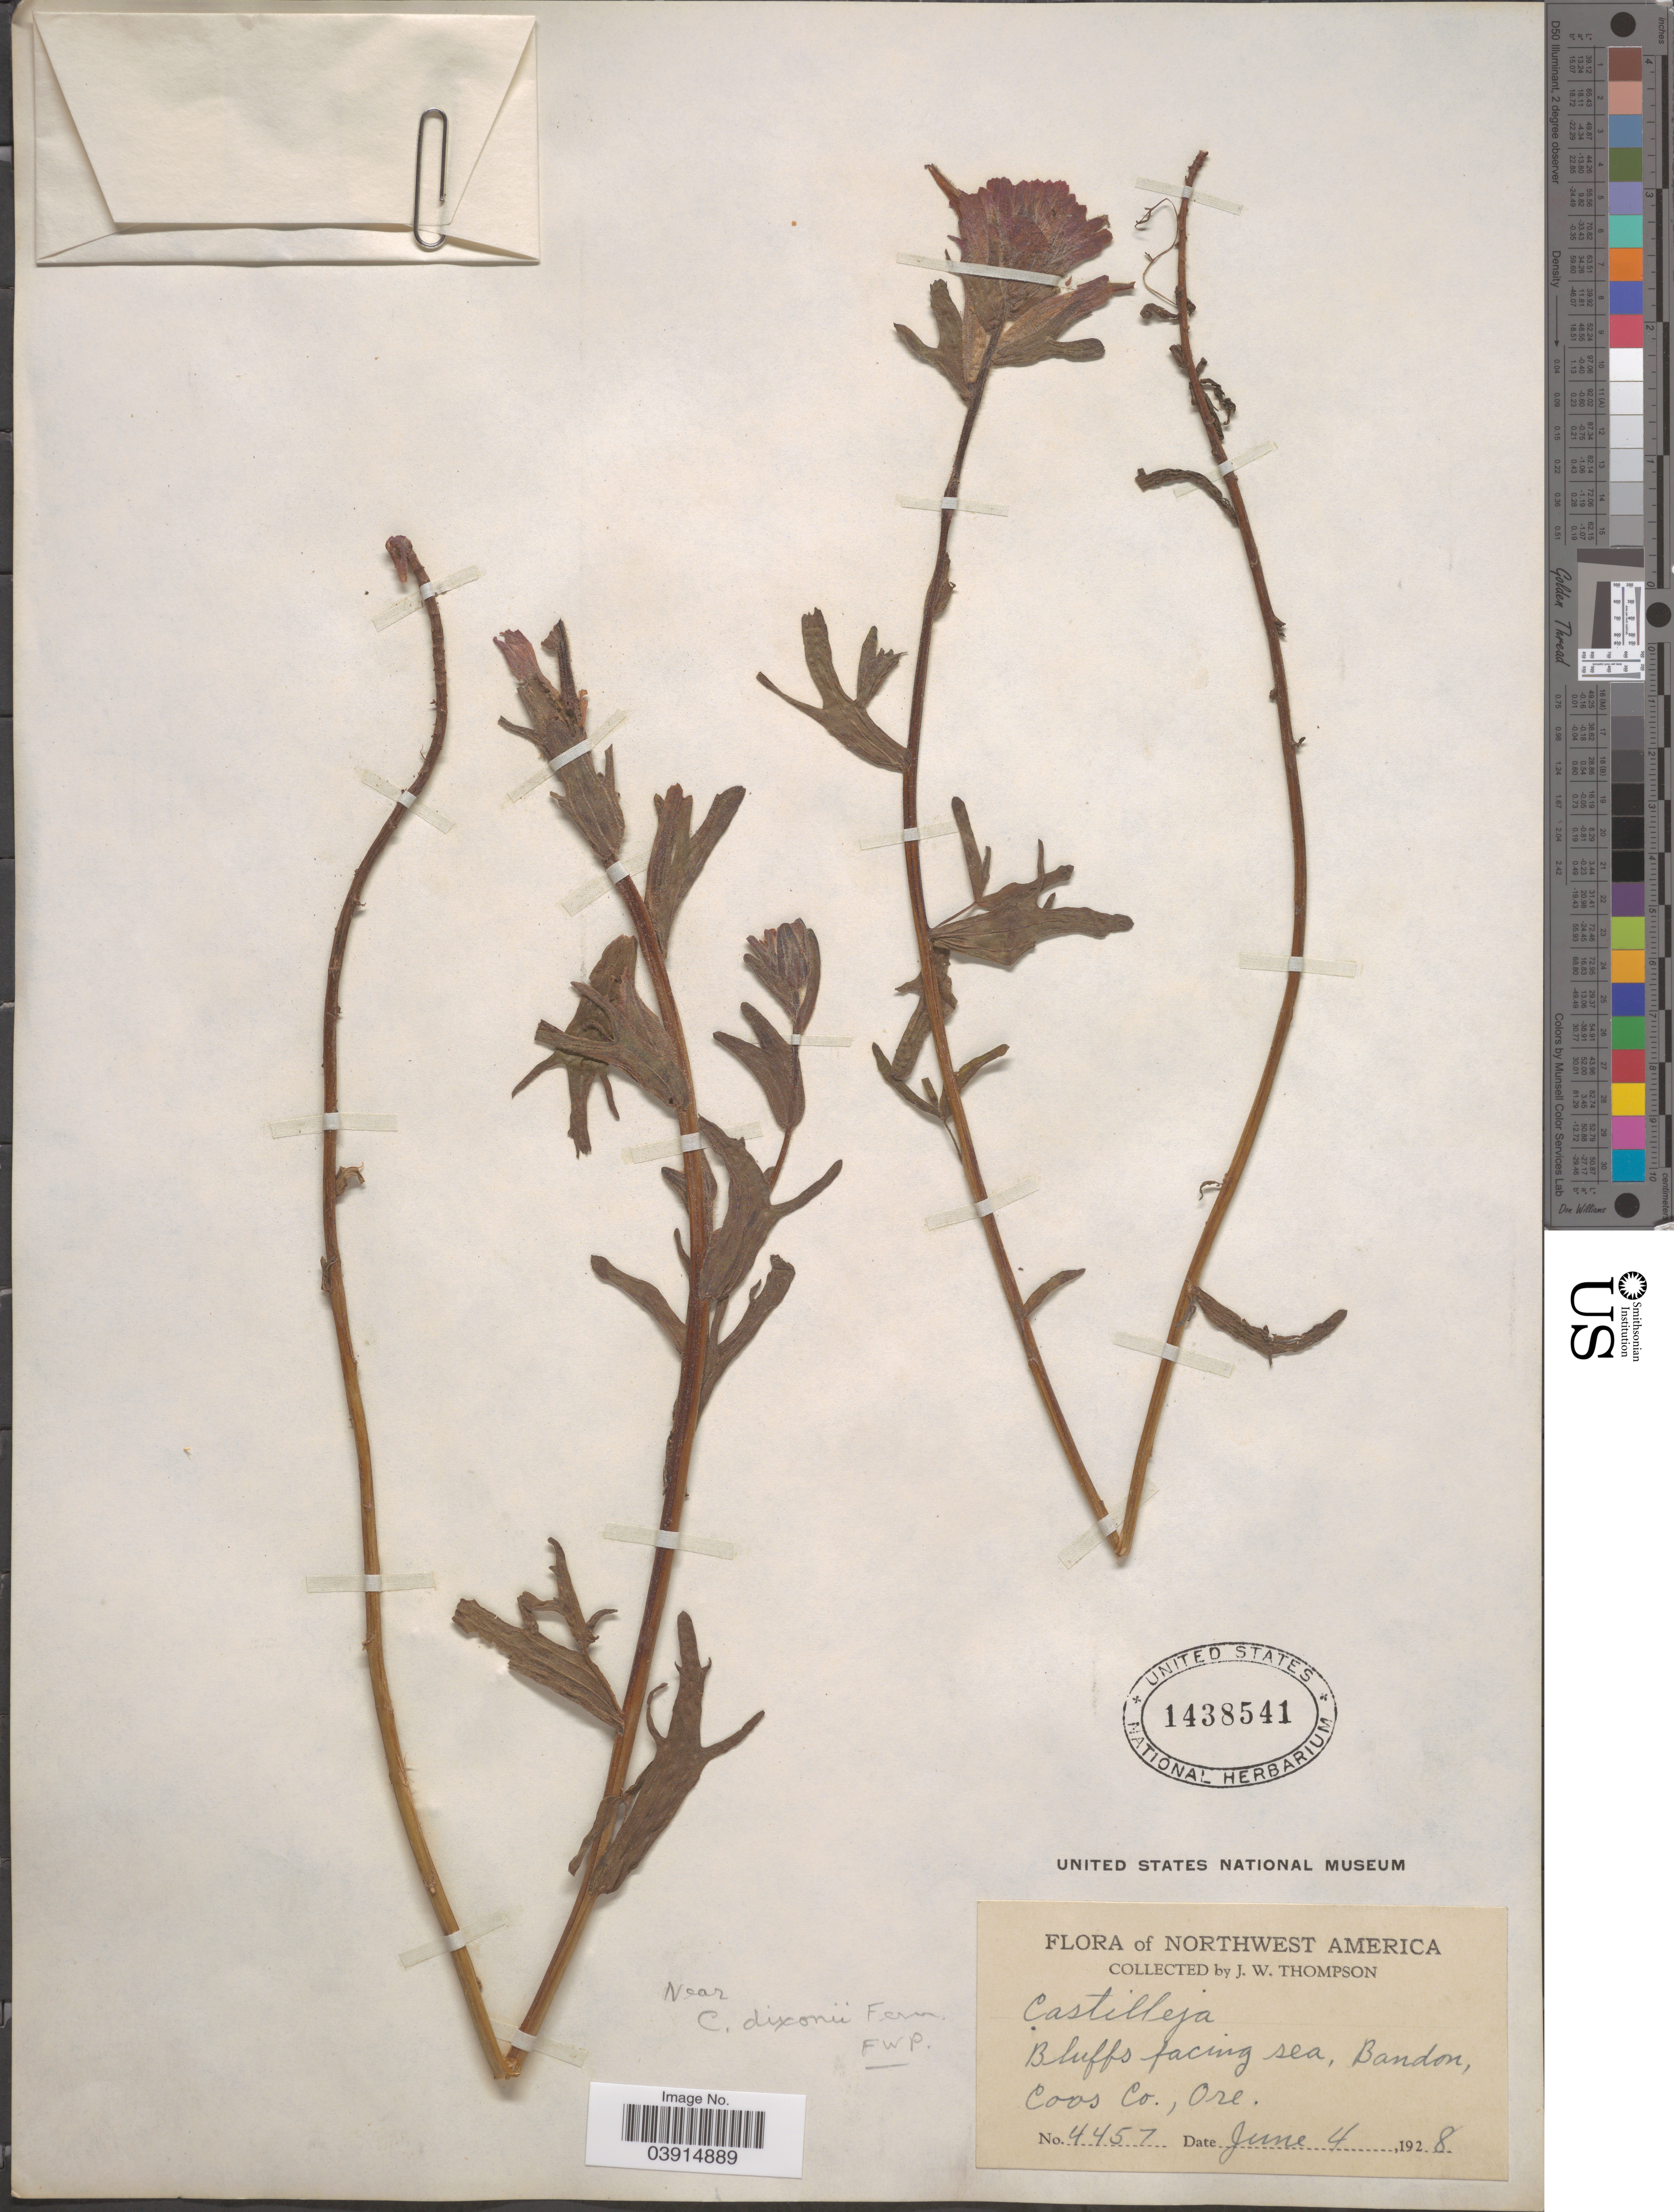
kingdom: Plantae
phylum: Tracheophyta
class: Magnoliopsida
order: Lamiales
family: Orobanchaceae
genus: Castilleja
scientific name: Castilleja sp.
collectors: J. Thompson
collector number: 4457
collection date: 1928-06-04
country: United States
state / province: Oregon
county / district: Coos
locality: Northwest America. Bluffs facing sea, Bandon, Coos Co.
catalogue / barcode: US 1438541